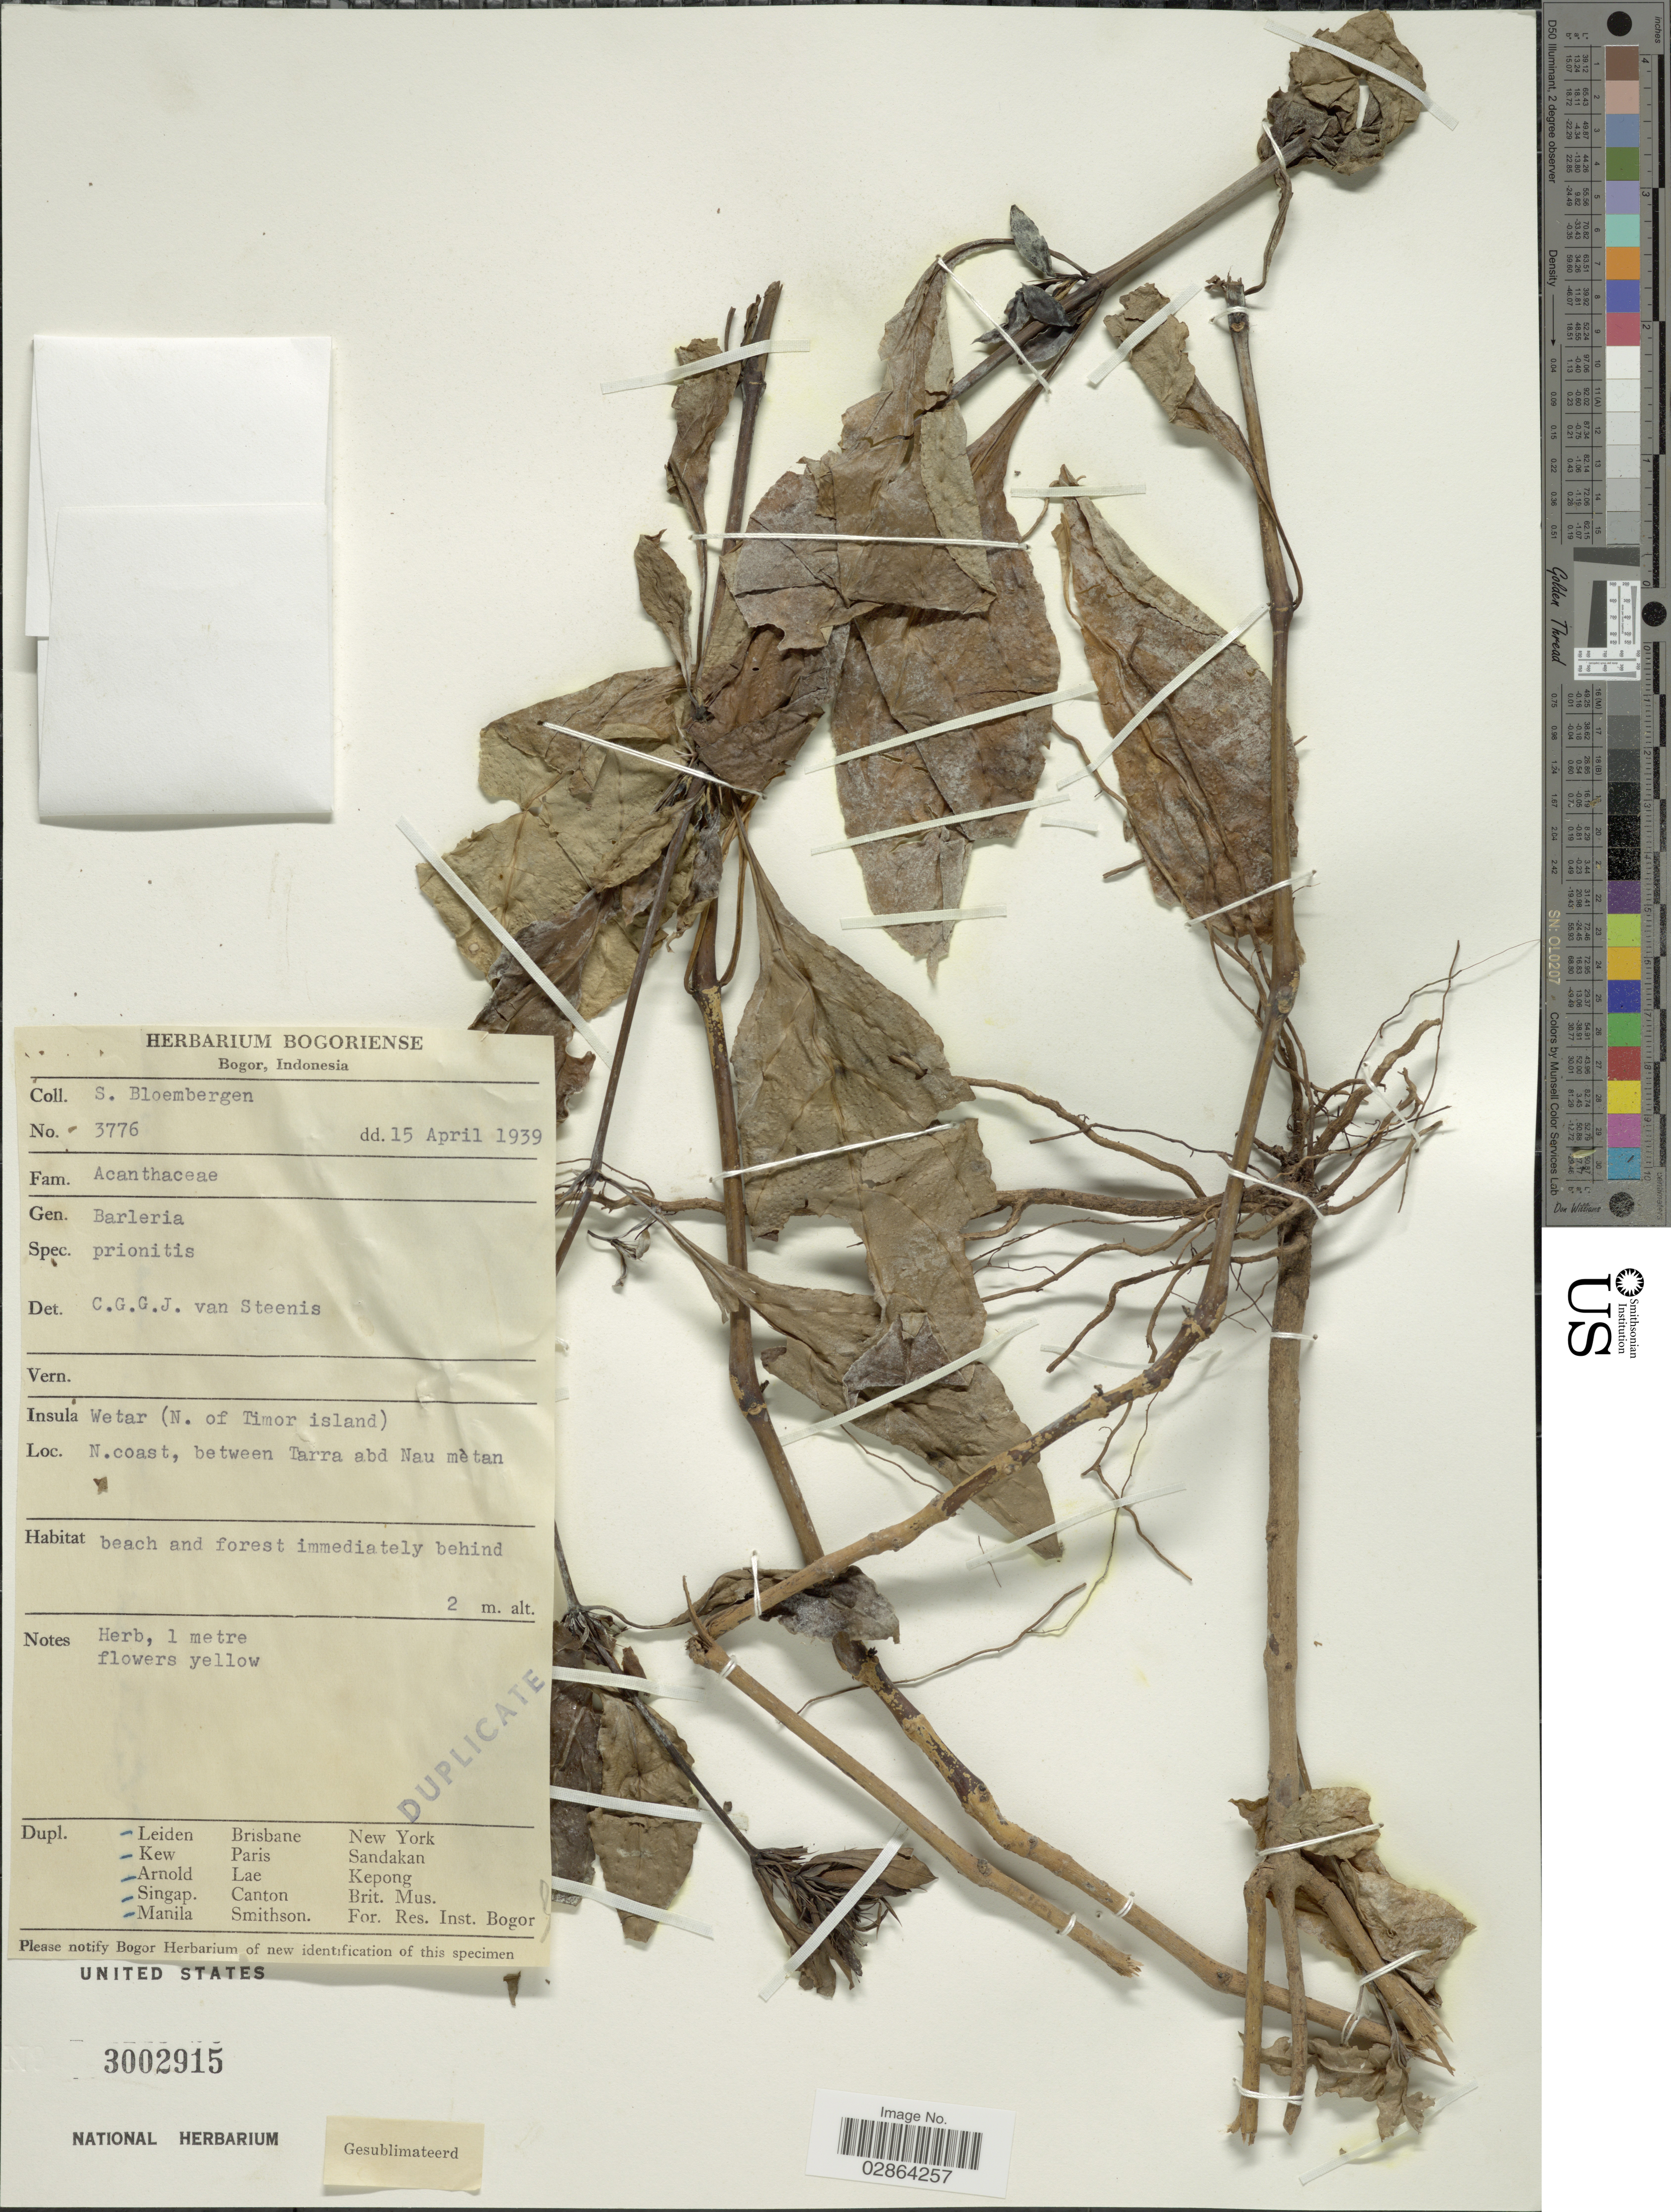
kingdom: Plantae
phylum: Tracheophyta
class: Magnoliopsida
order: Lamiales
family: Acanthaceae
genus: Barleria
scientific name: Barleria prionitis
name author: L.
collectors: S. Bloembergen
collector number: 3776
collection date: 1939-04-15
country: Indonesia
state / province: Nusa Tenggara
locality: Insula Wetar (N. of Timor island), N. Coast, between Tarra and Nau mè tan.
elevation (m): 2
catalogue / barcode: US 3002915